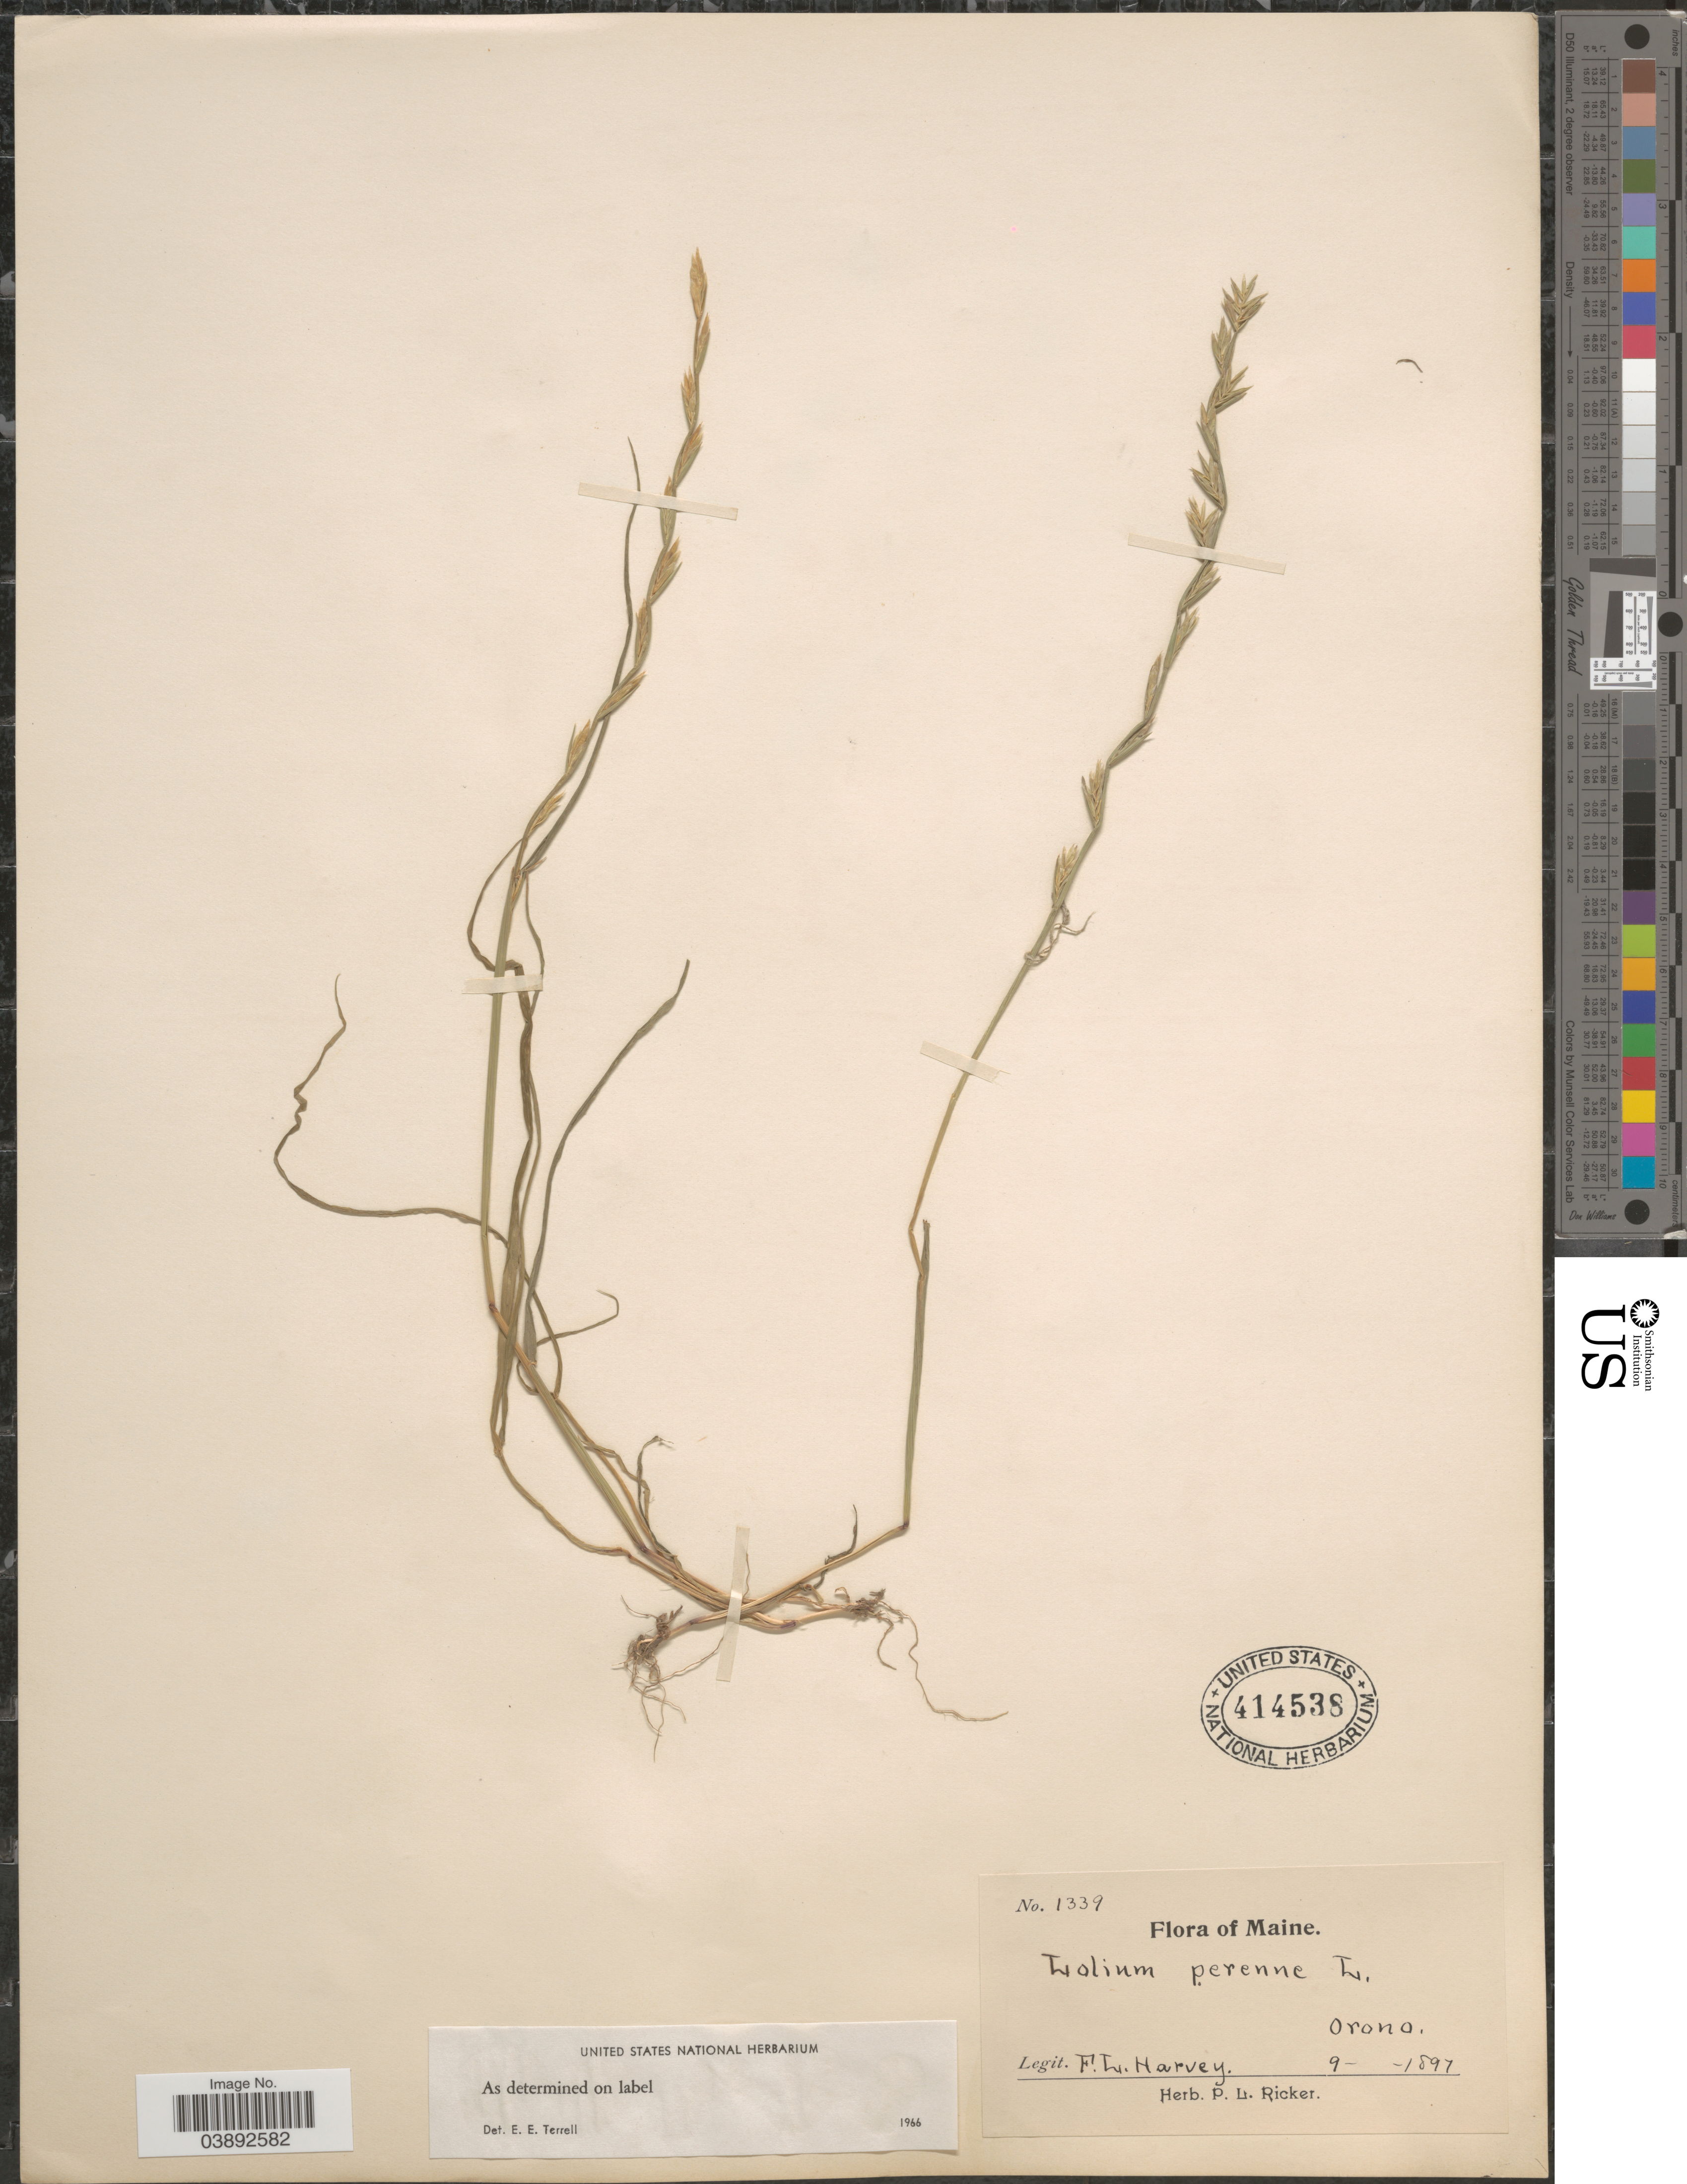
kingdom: Plantae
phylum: Tracheophyta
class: Liliopsida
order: Poales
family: Poaceae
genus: Lolium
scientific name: Lolium perenne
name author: L.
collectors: F. L. Harvey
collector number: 1339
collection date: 1897-09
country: United States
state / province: Maine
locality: Orono.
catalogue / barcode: US 414538